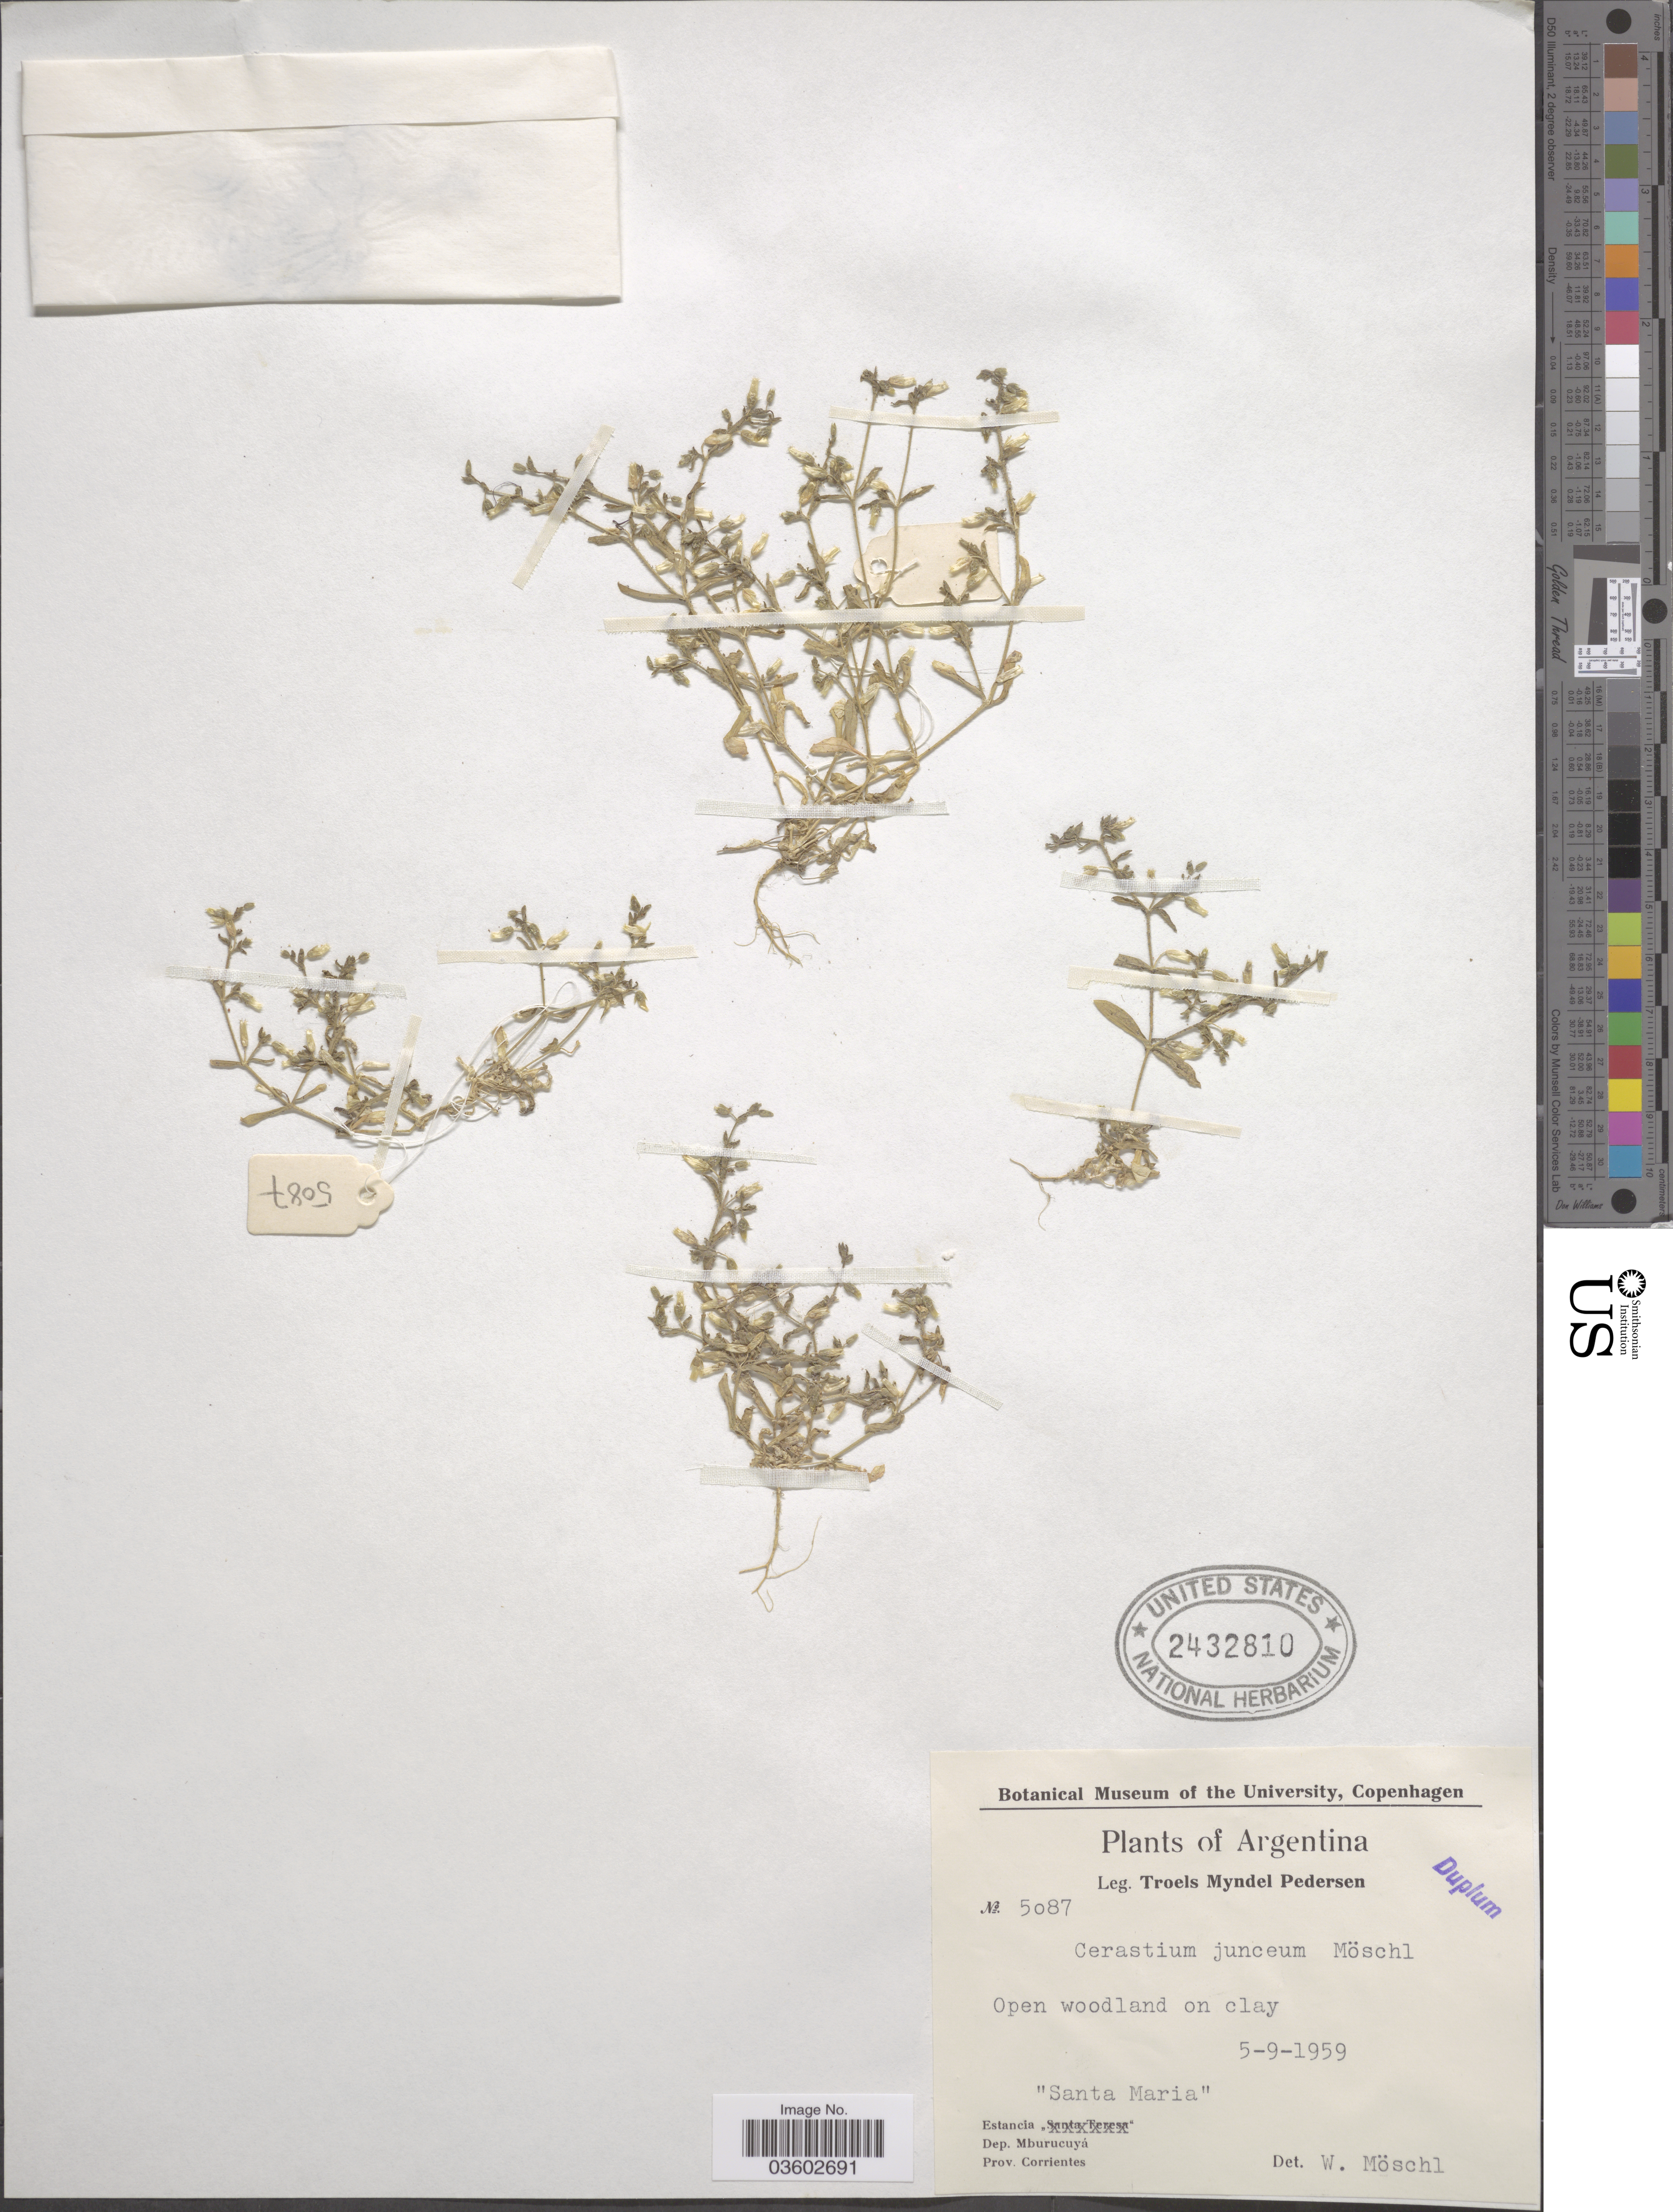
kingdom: Plantae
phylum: Tracheophyta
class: Magnoliopsida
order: Caryophyllales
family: Caryophyllaceae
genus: Cerastium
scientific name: Cerastium junceum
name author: Moschl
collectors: T. Pederson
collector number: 5087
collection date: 1959-09-05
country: Argentina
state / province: Corrientes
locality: Santa Maria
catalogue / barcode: US 2432810